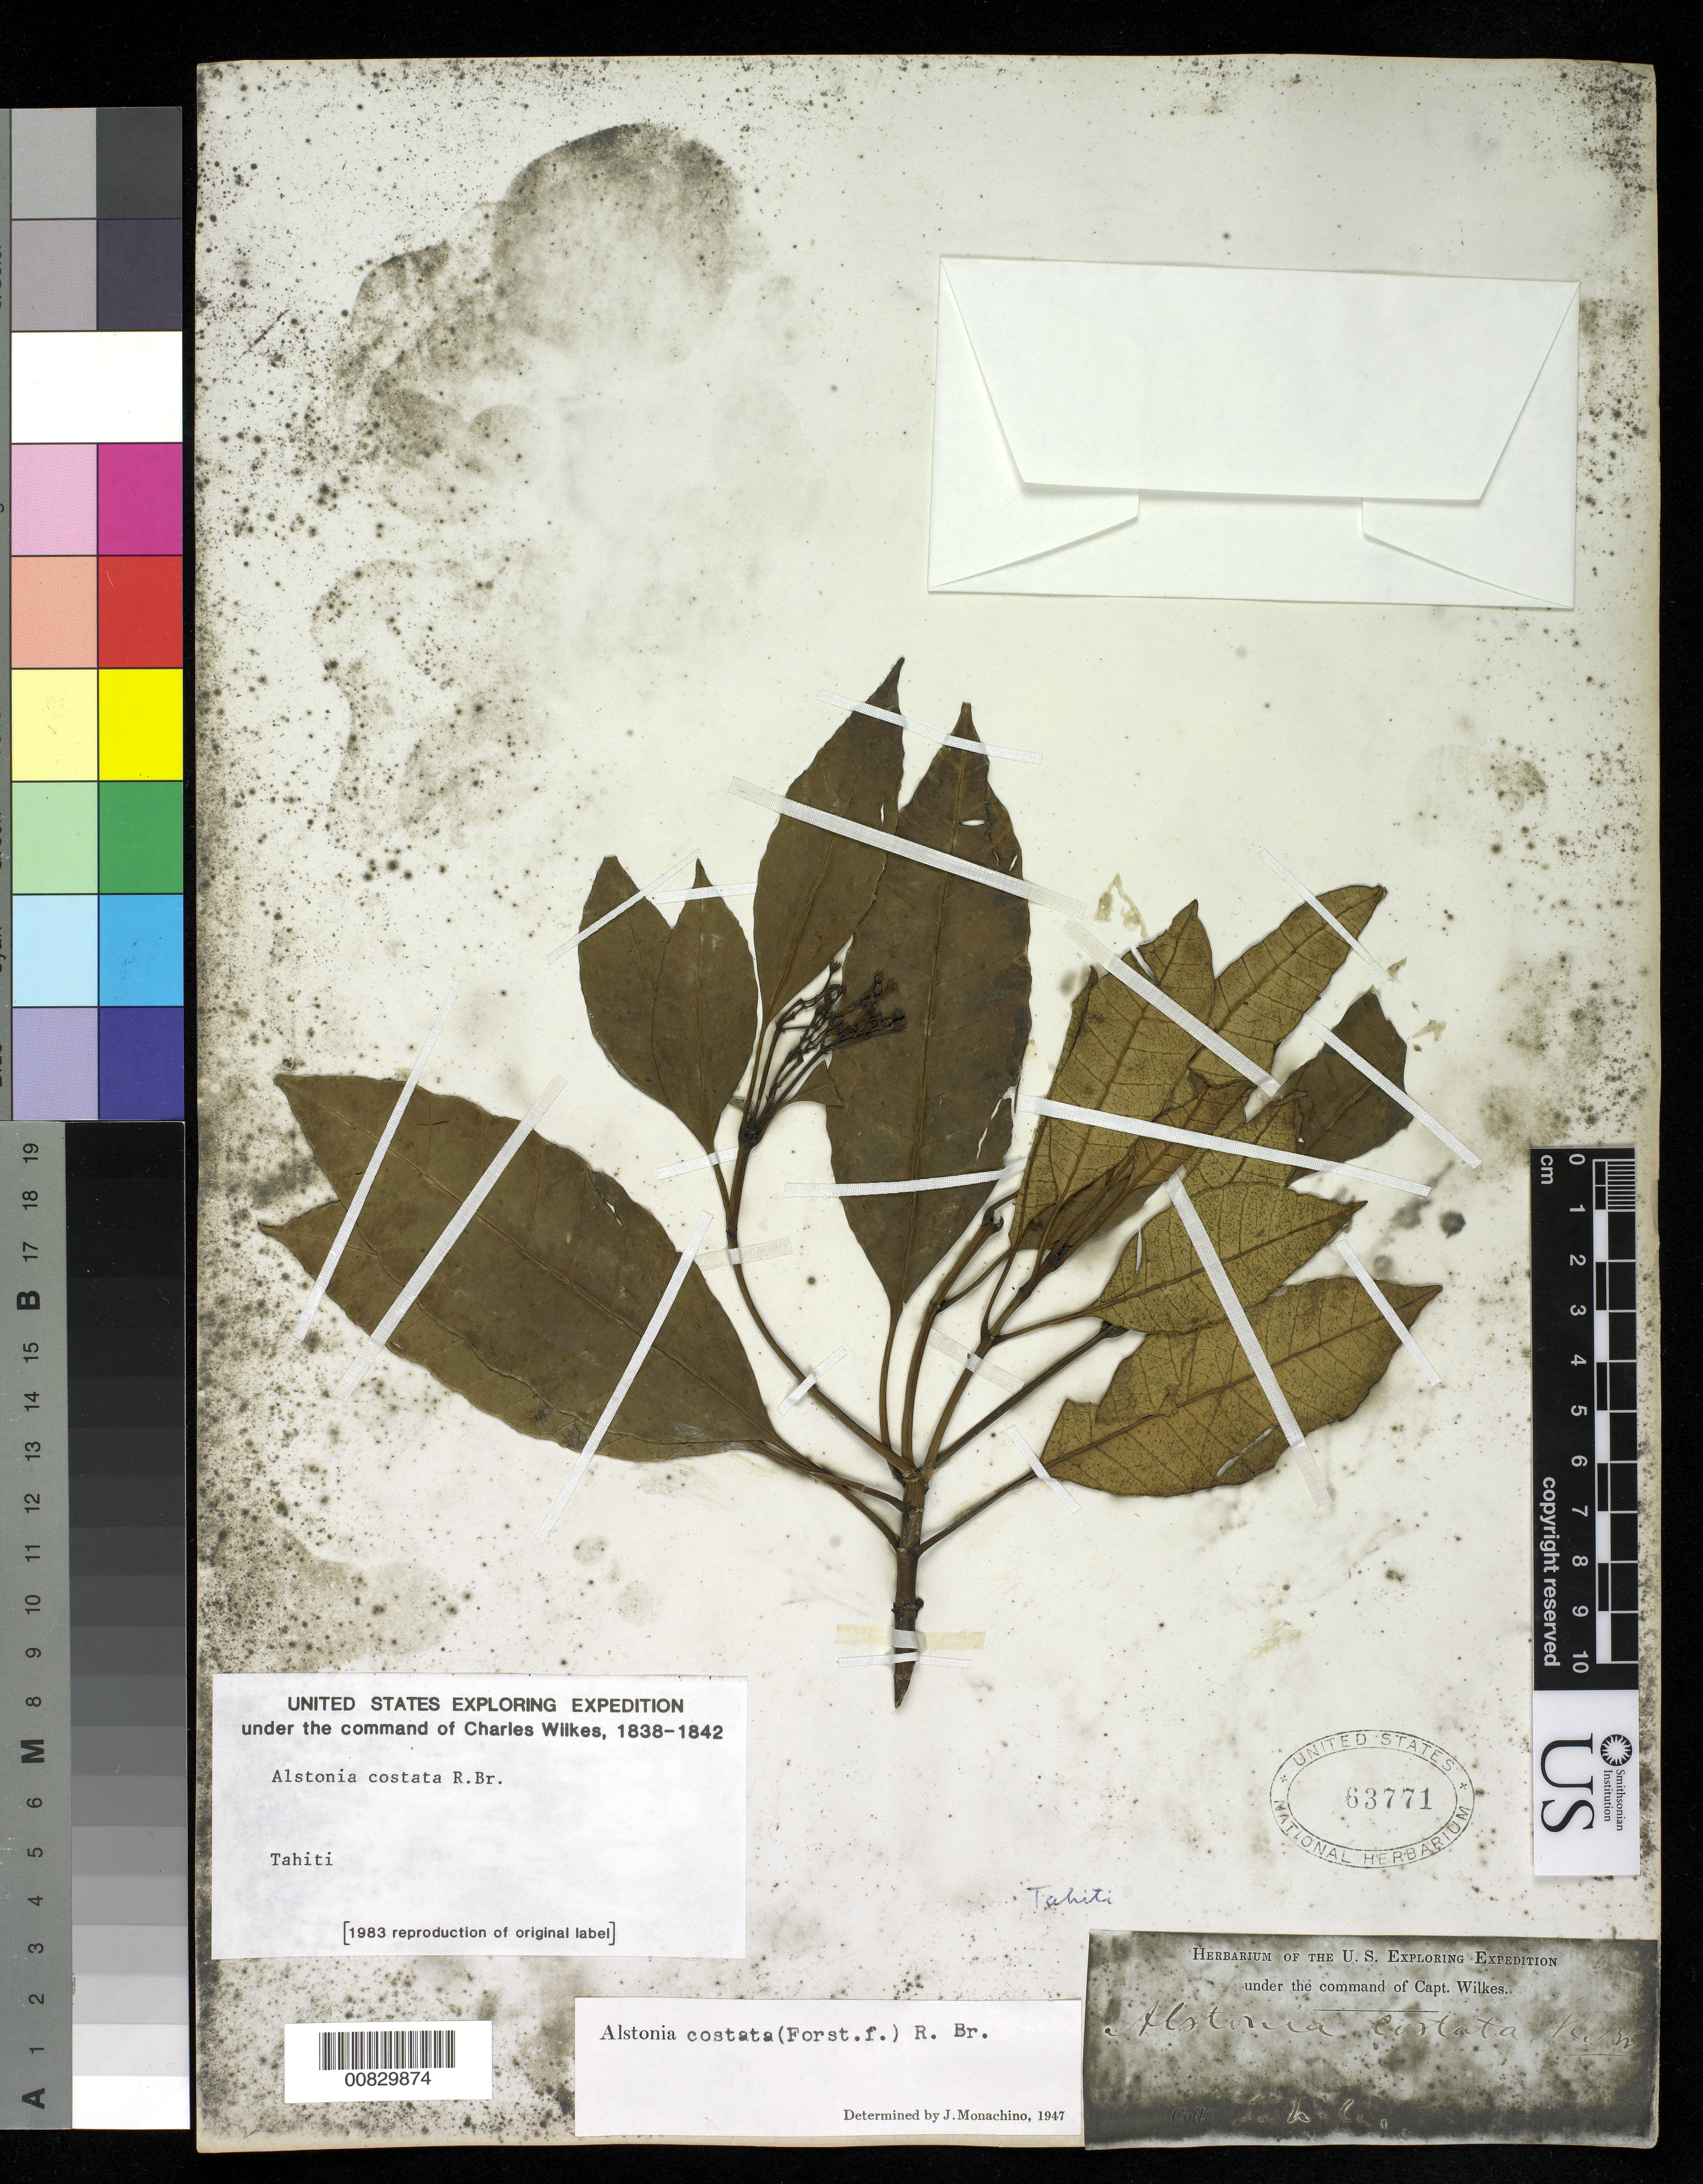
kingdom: Plantae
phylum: Tracheophyta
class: Magnoliopsida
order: Gentianales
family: Apocynaceae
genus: Alstonia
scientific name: Alstonia costata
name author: (G. Forst.) R. Br.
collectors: Wilkes Explor. Exped.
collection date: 1838/1842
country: French Polynesia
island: Tahiti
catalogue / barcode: US 63771